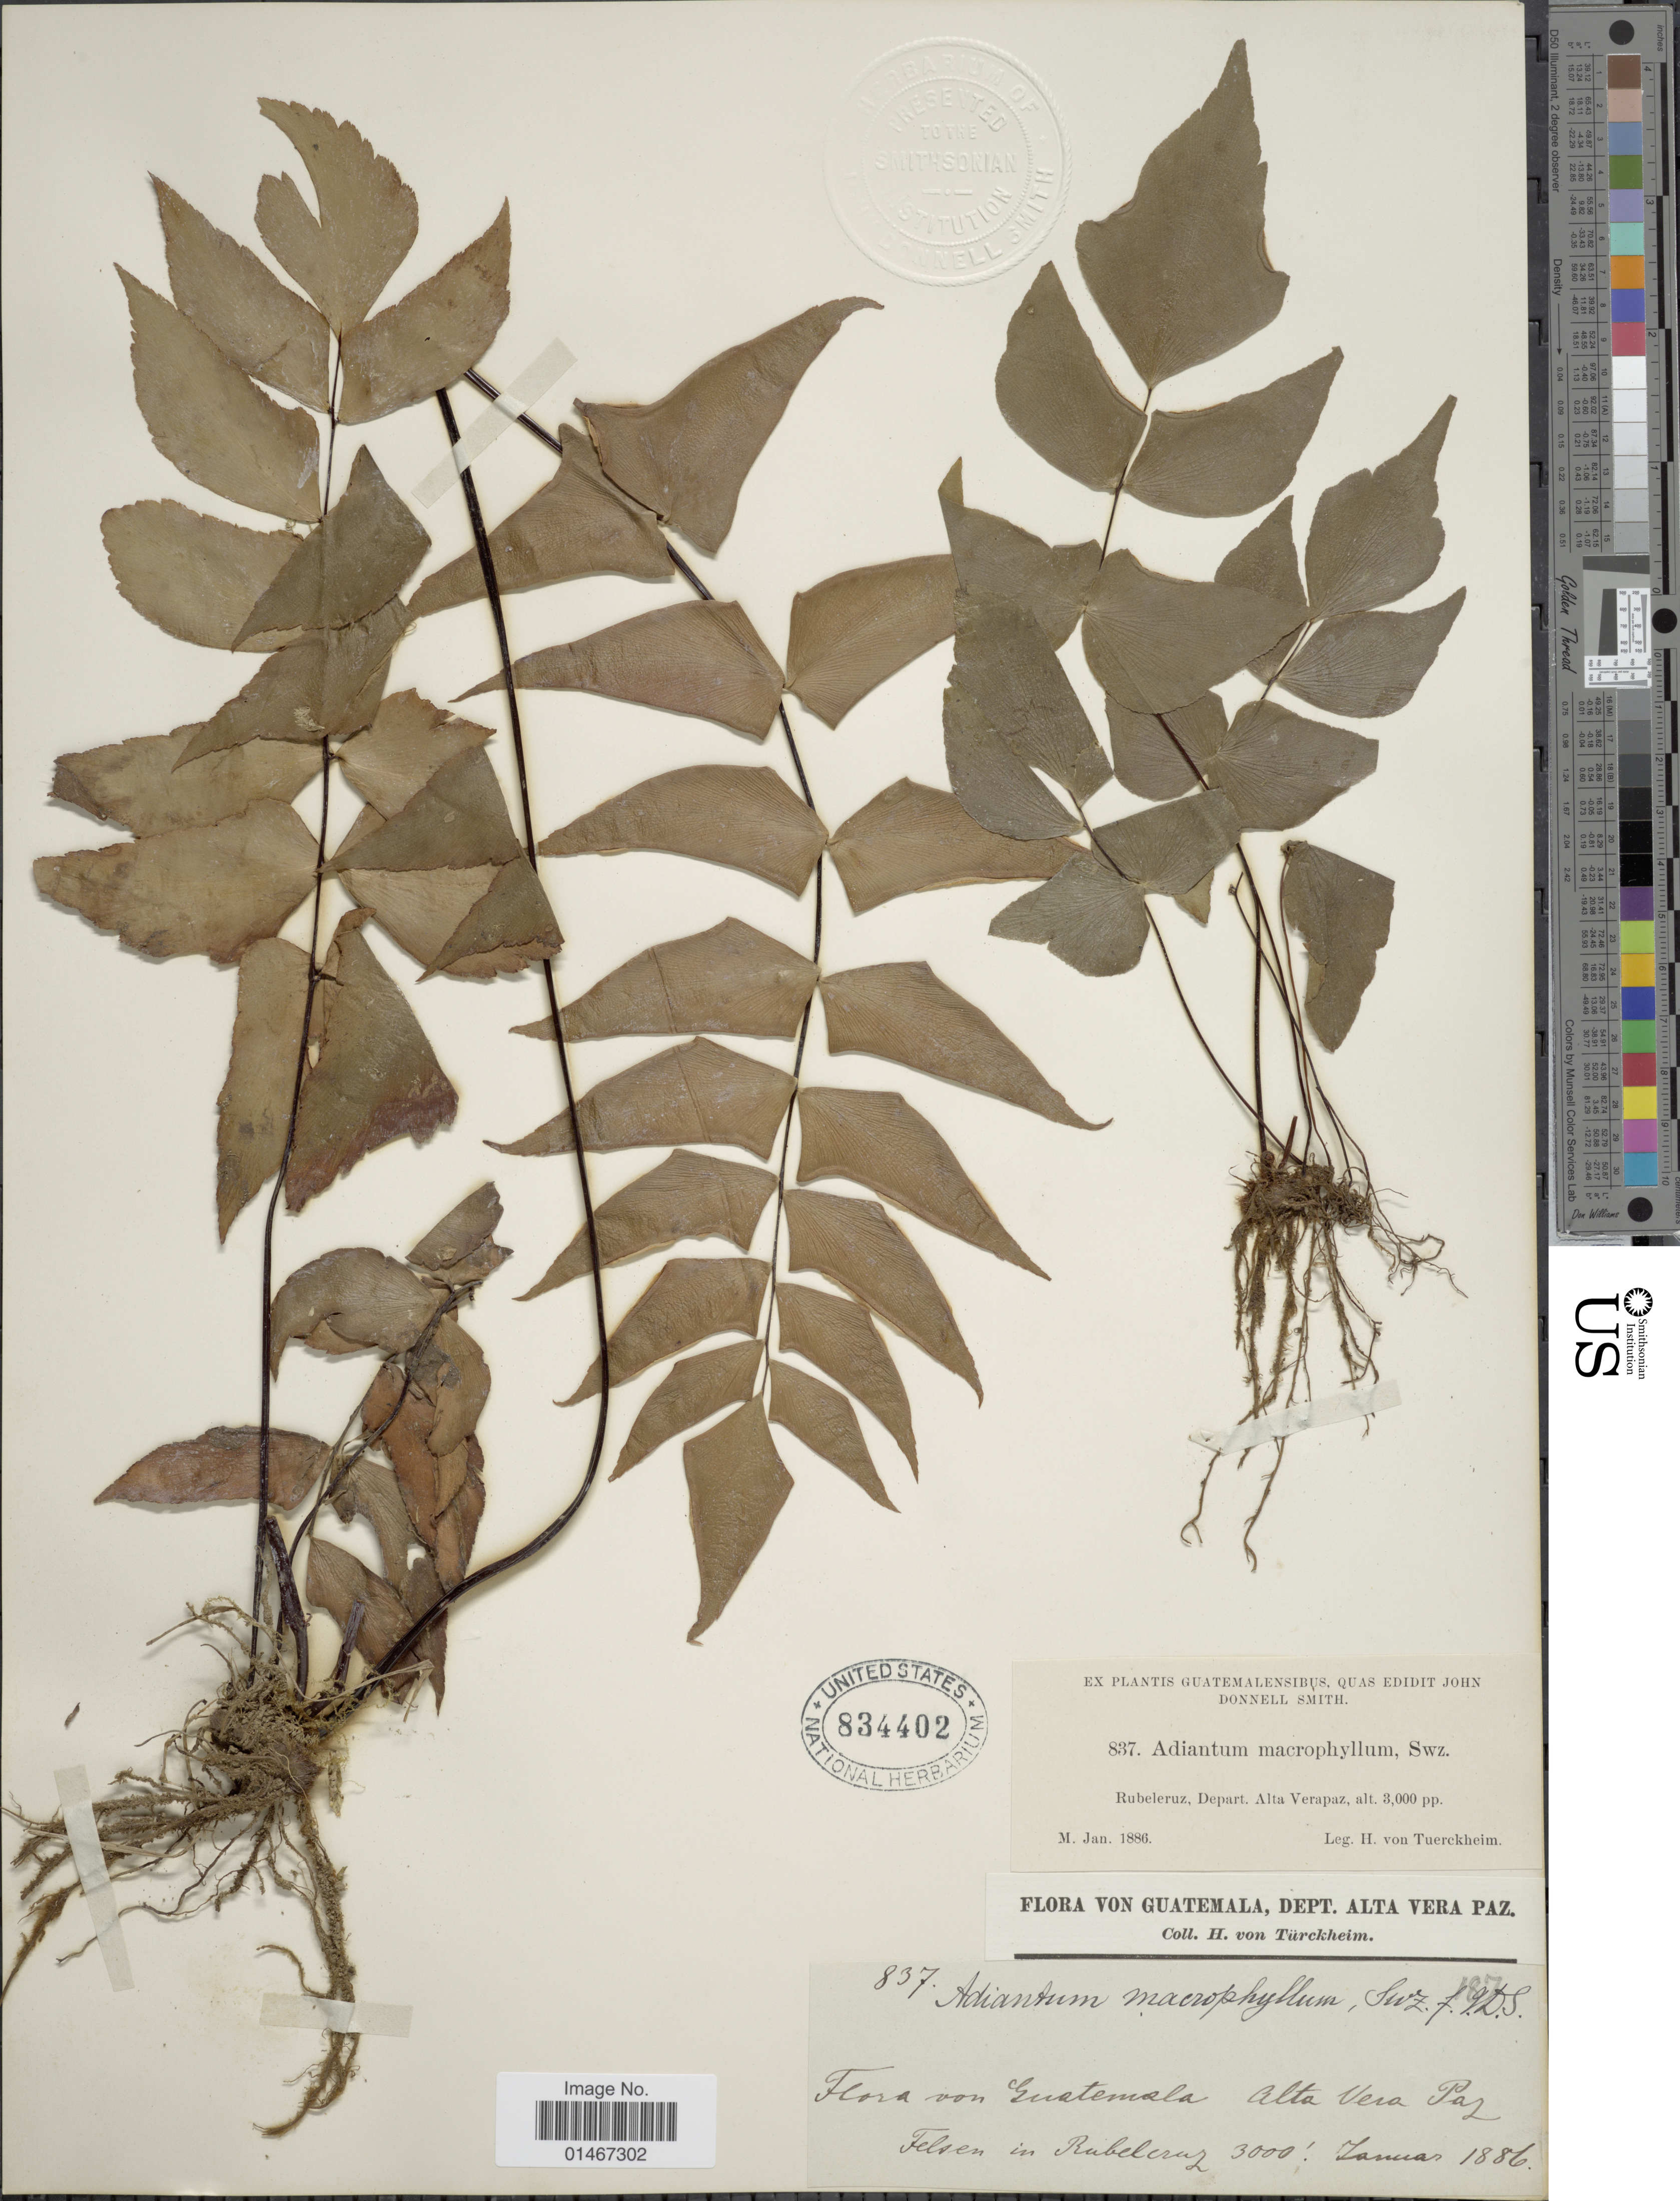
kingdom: Plantae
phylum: Tracheophyta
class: Polypodiopsida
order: Polypodiales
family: Pteridaceae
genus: Adiantum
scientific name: Adiantum macrophyllum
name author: Sw.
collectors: H. von Türckheim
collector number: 837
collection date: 1886-01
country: Guatemala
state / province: Alta Verapaz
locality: Rubeleruz, Depart. Alta Verapaz.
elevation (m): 914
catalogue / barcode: US 834402